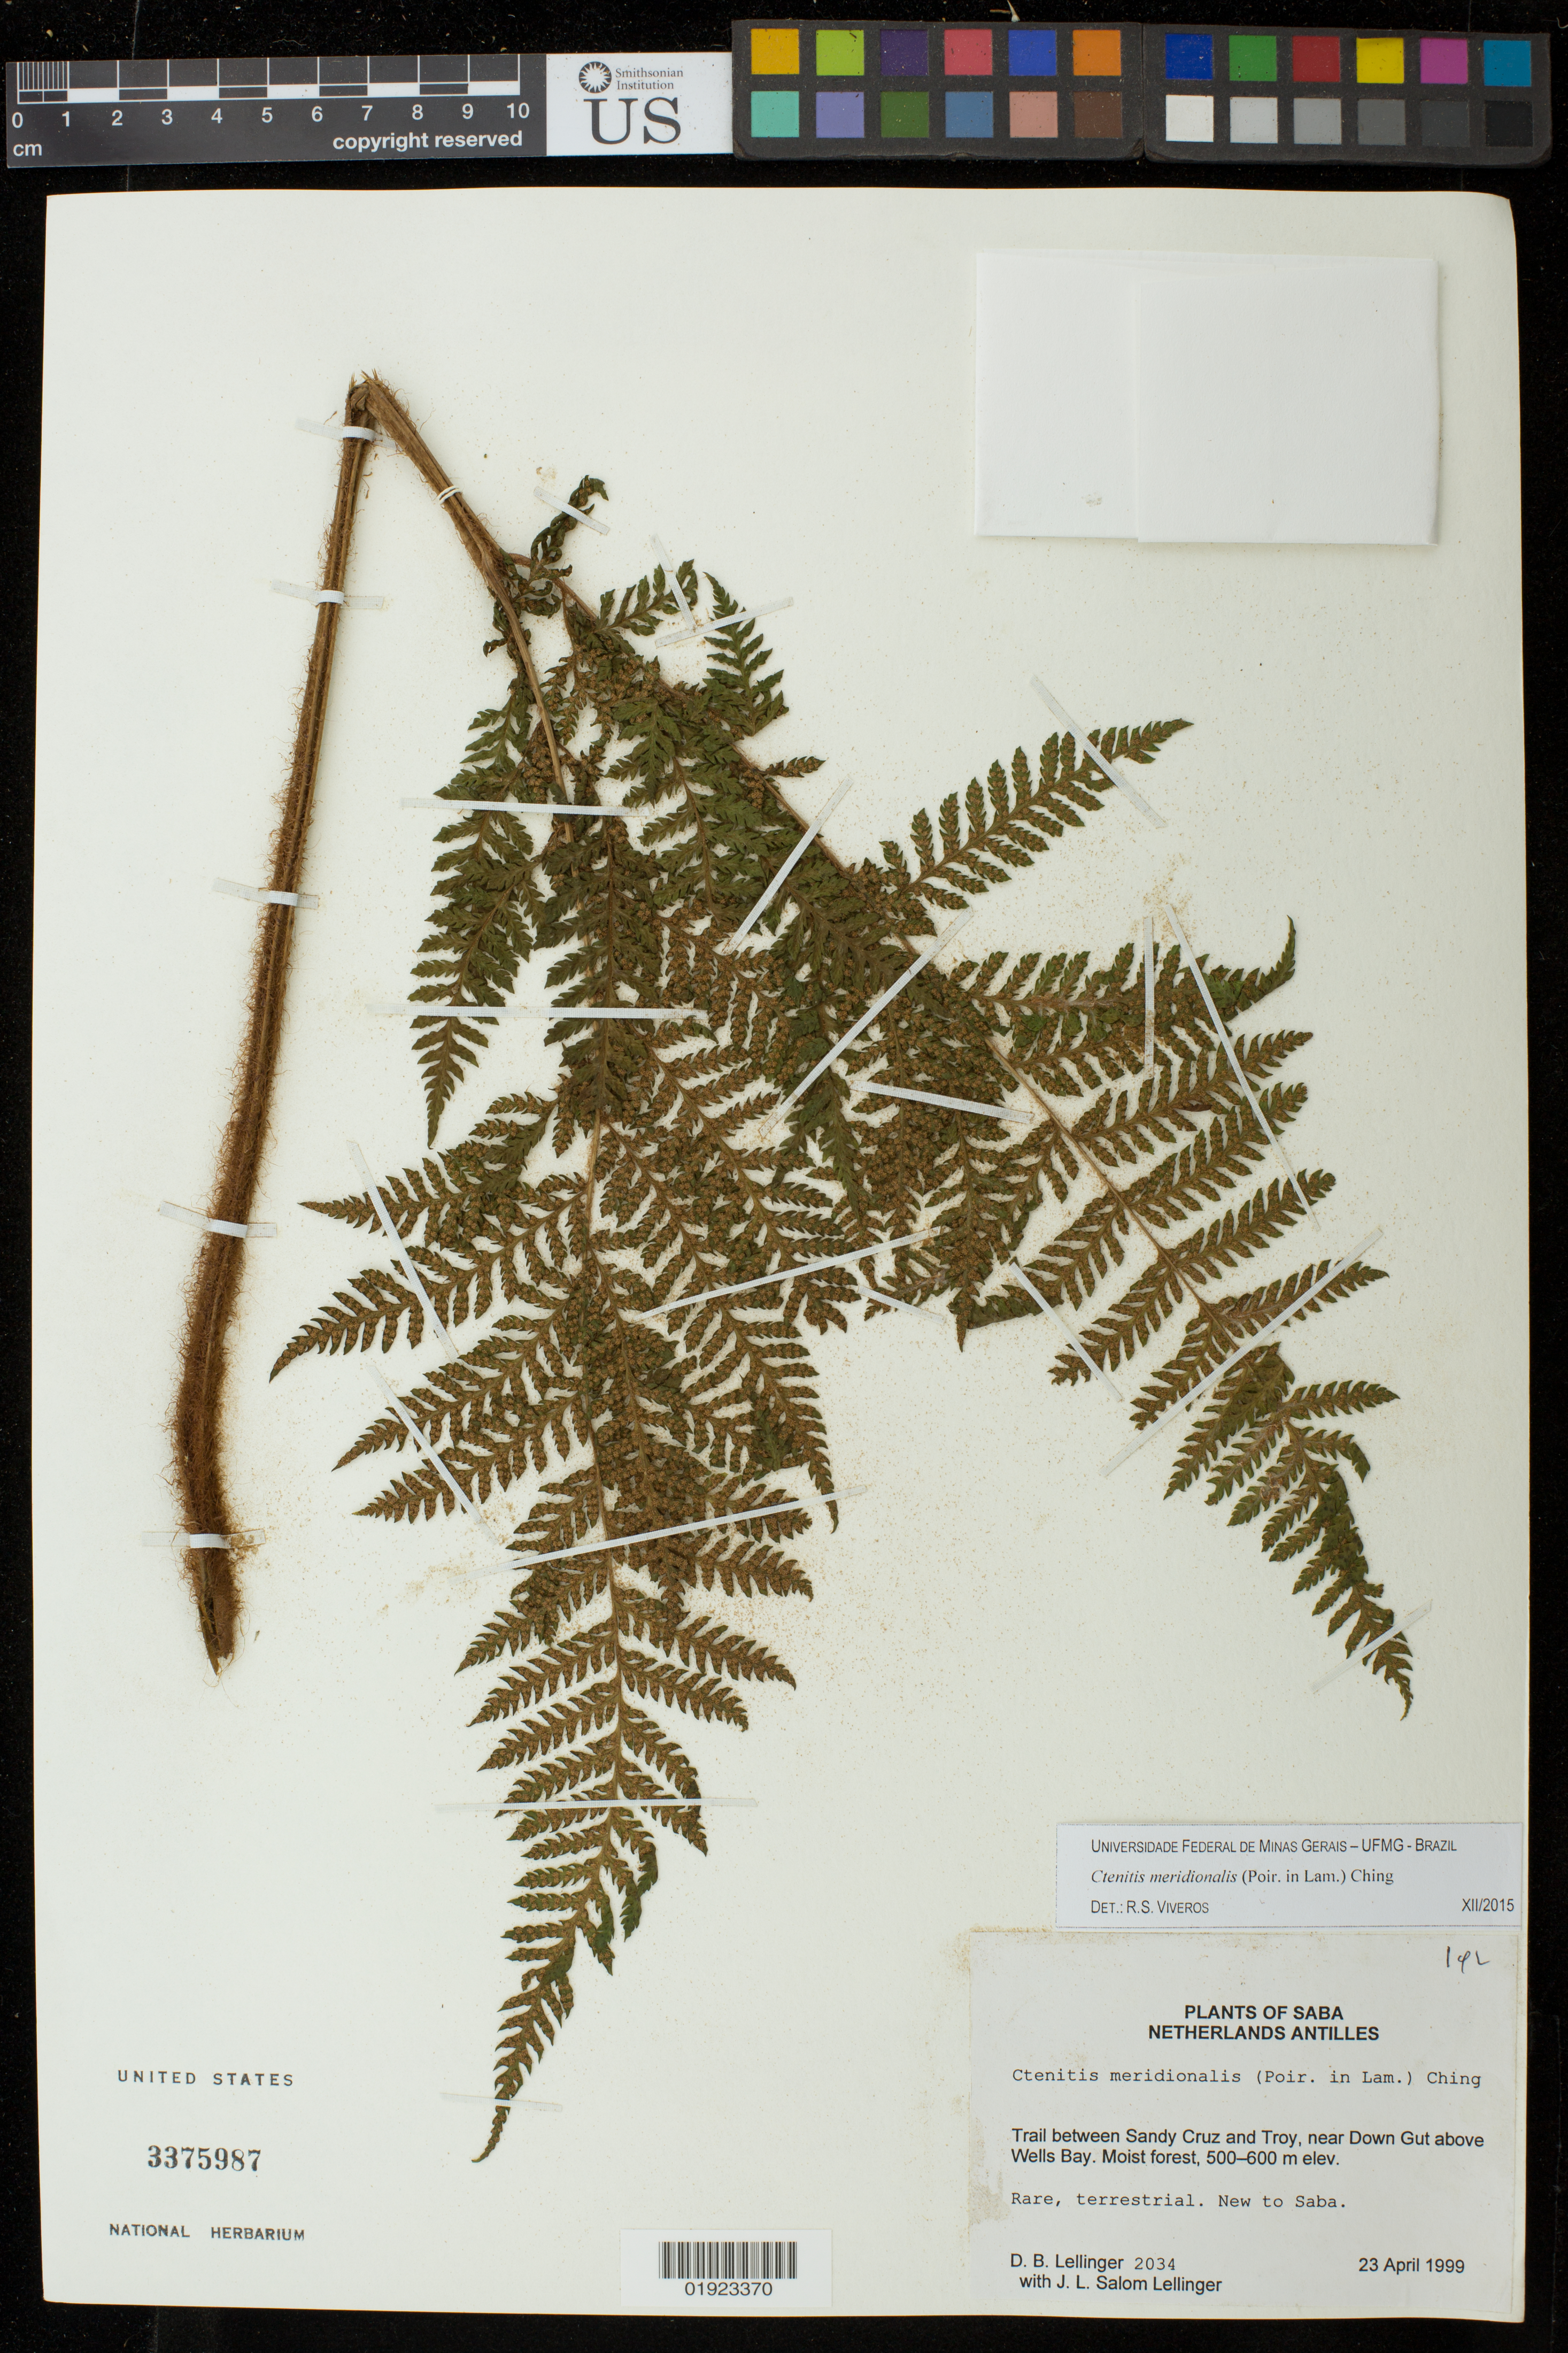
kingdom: Plantae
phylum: Tracheophyta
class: Polypodiopsida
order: Polypodiales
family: Dryopteridaceae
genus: Ctenitis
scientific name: Ctenitis meridionalis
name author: (Poir.) Ching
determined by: Viveros, R. S.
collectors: D. B. Lellinger & J. Salom Lellinger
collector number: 2034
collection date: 1999-04-23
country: Netherlands Antilles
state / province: Saba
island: Saba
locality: Trail between Sandy Cruz and Troy, near Down Gut above Wells Bay.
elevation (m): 500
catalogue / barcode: US 3375987